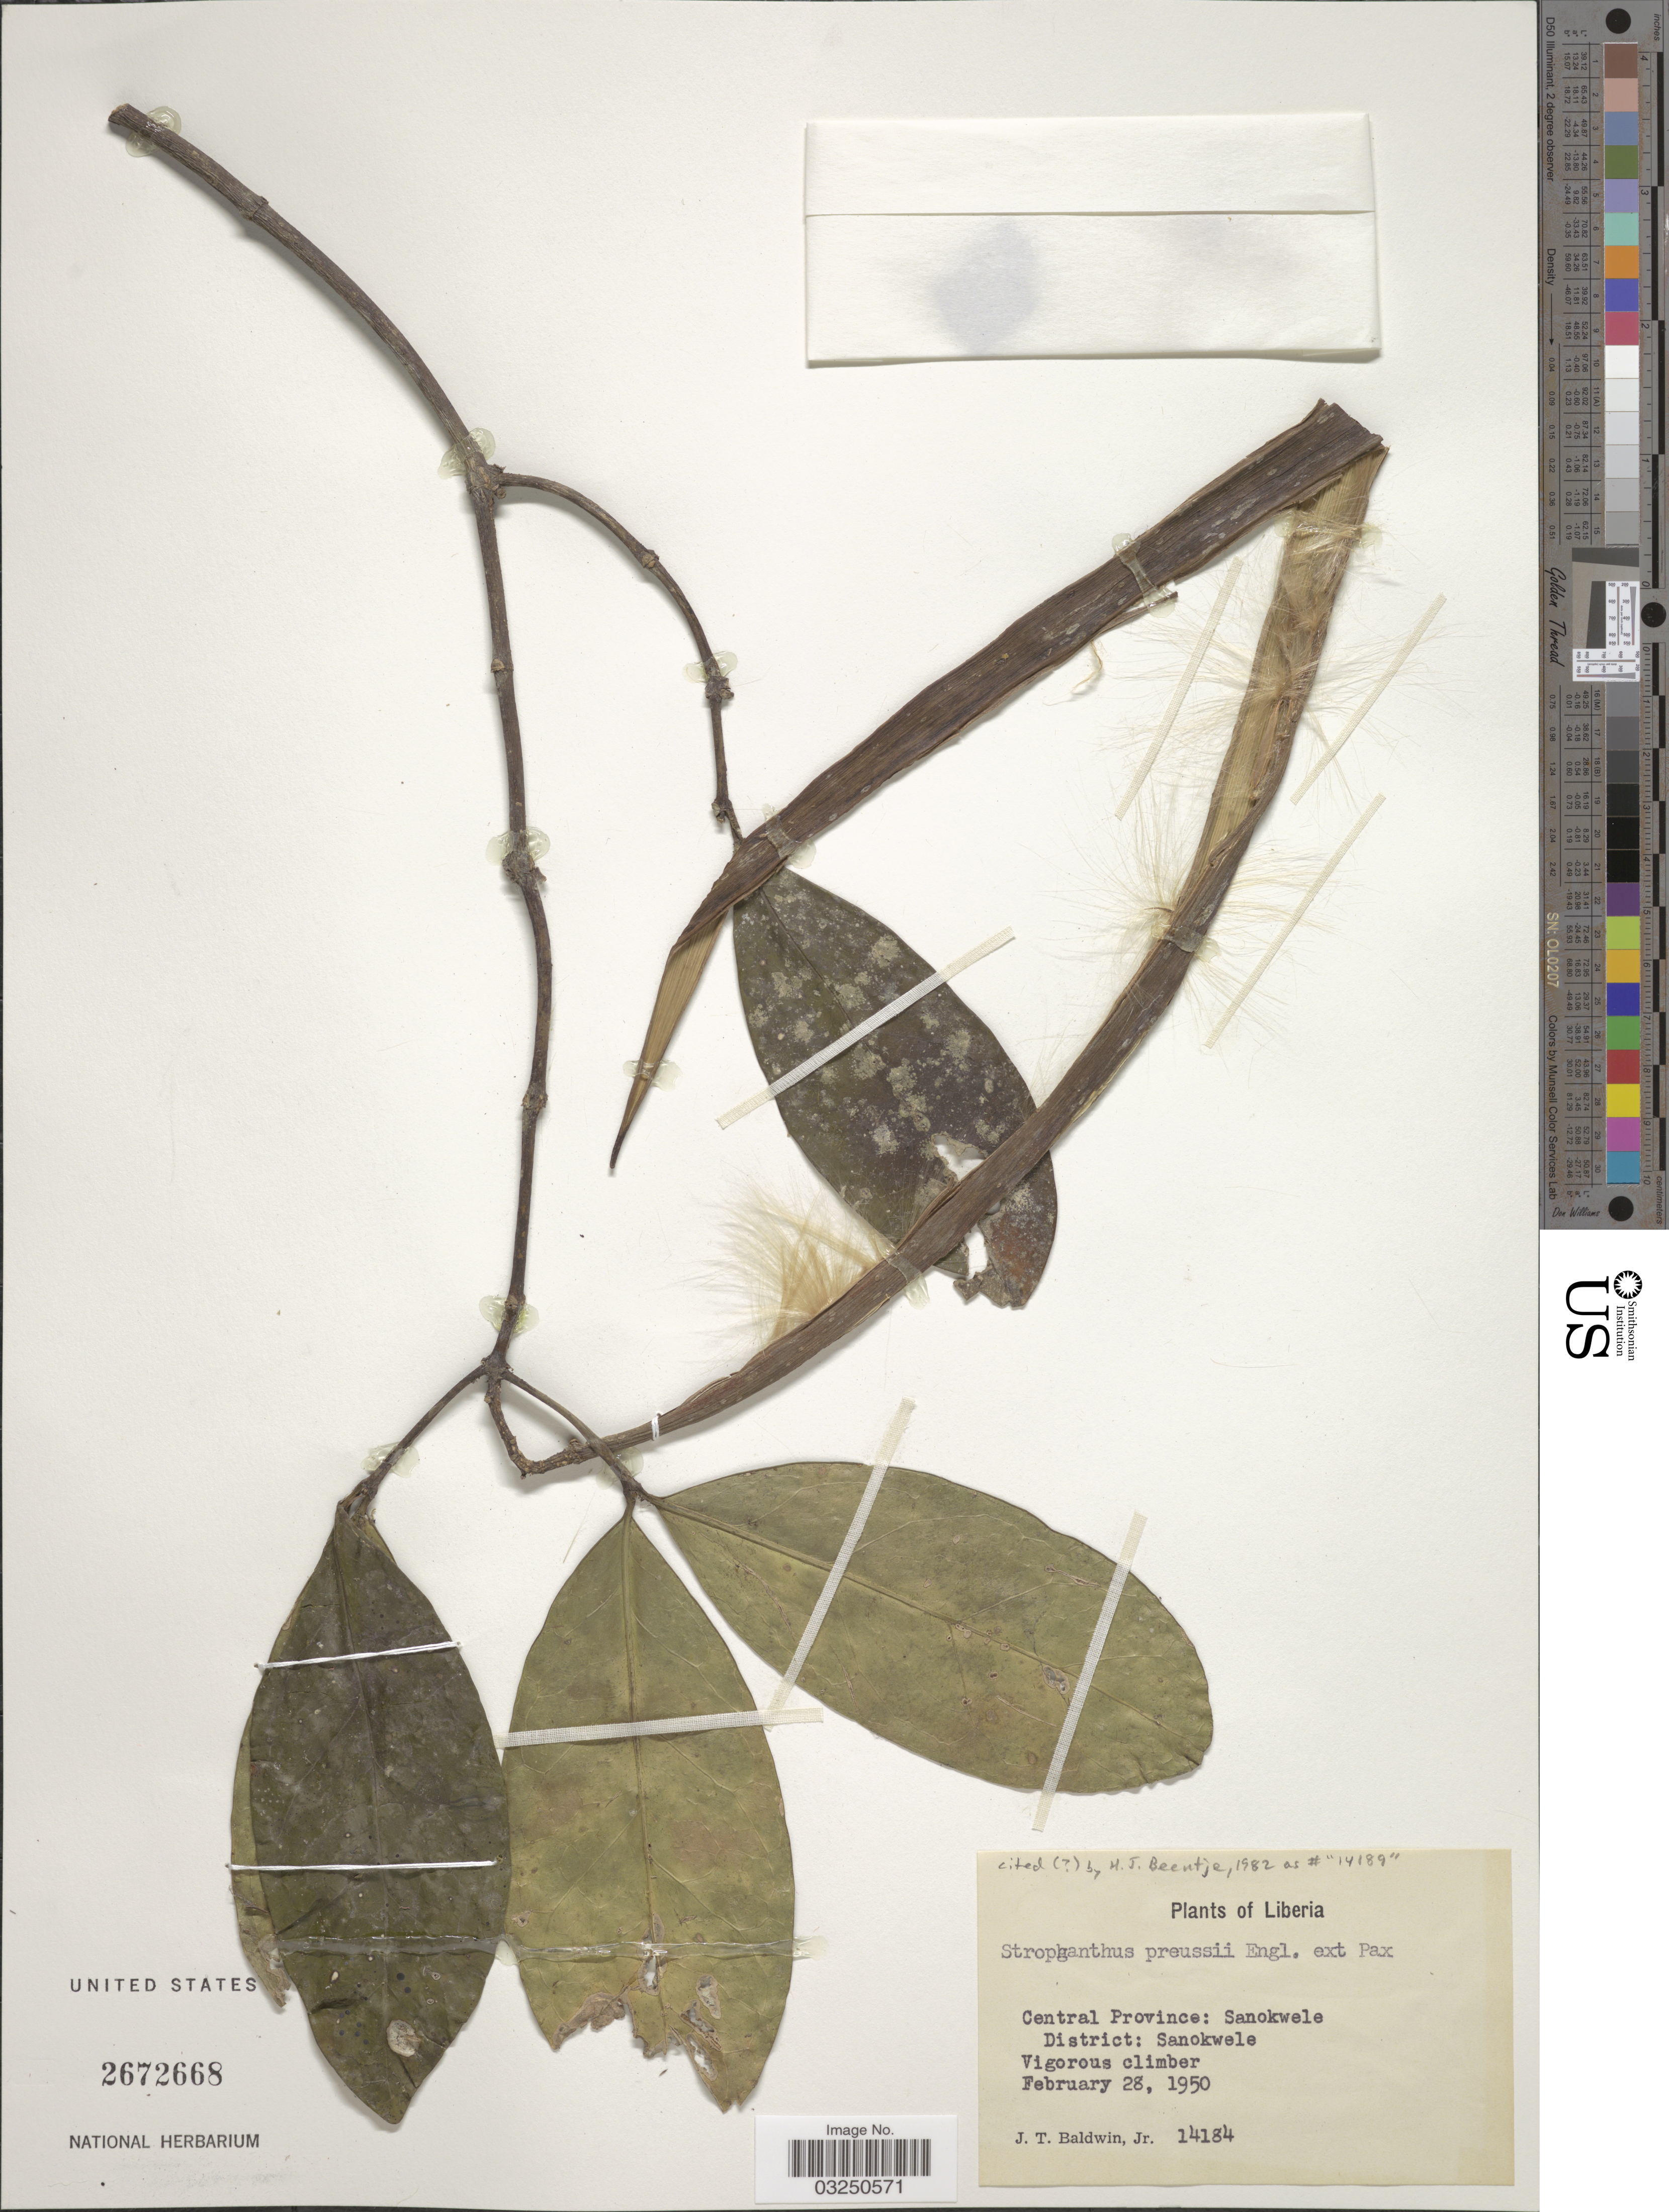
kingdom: Plantae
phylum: Tracheophyta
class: Magnoliopsida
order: Gentianales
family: Apocynaceae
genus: Strophanthus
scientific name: Strophanthus preussii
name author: Engl. & Pax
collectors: J. T. Baldwin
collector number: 14184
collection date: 1950-02-28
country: Liberia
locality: Central Province: Sanokwele. District Sanokwele.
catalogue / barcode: US 2672668